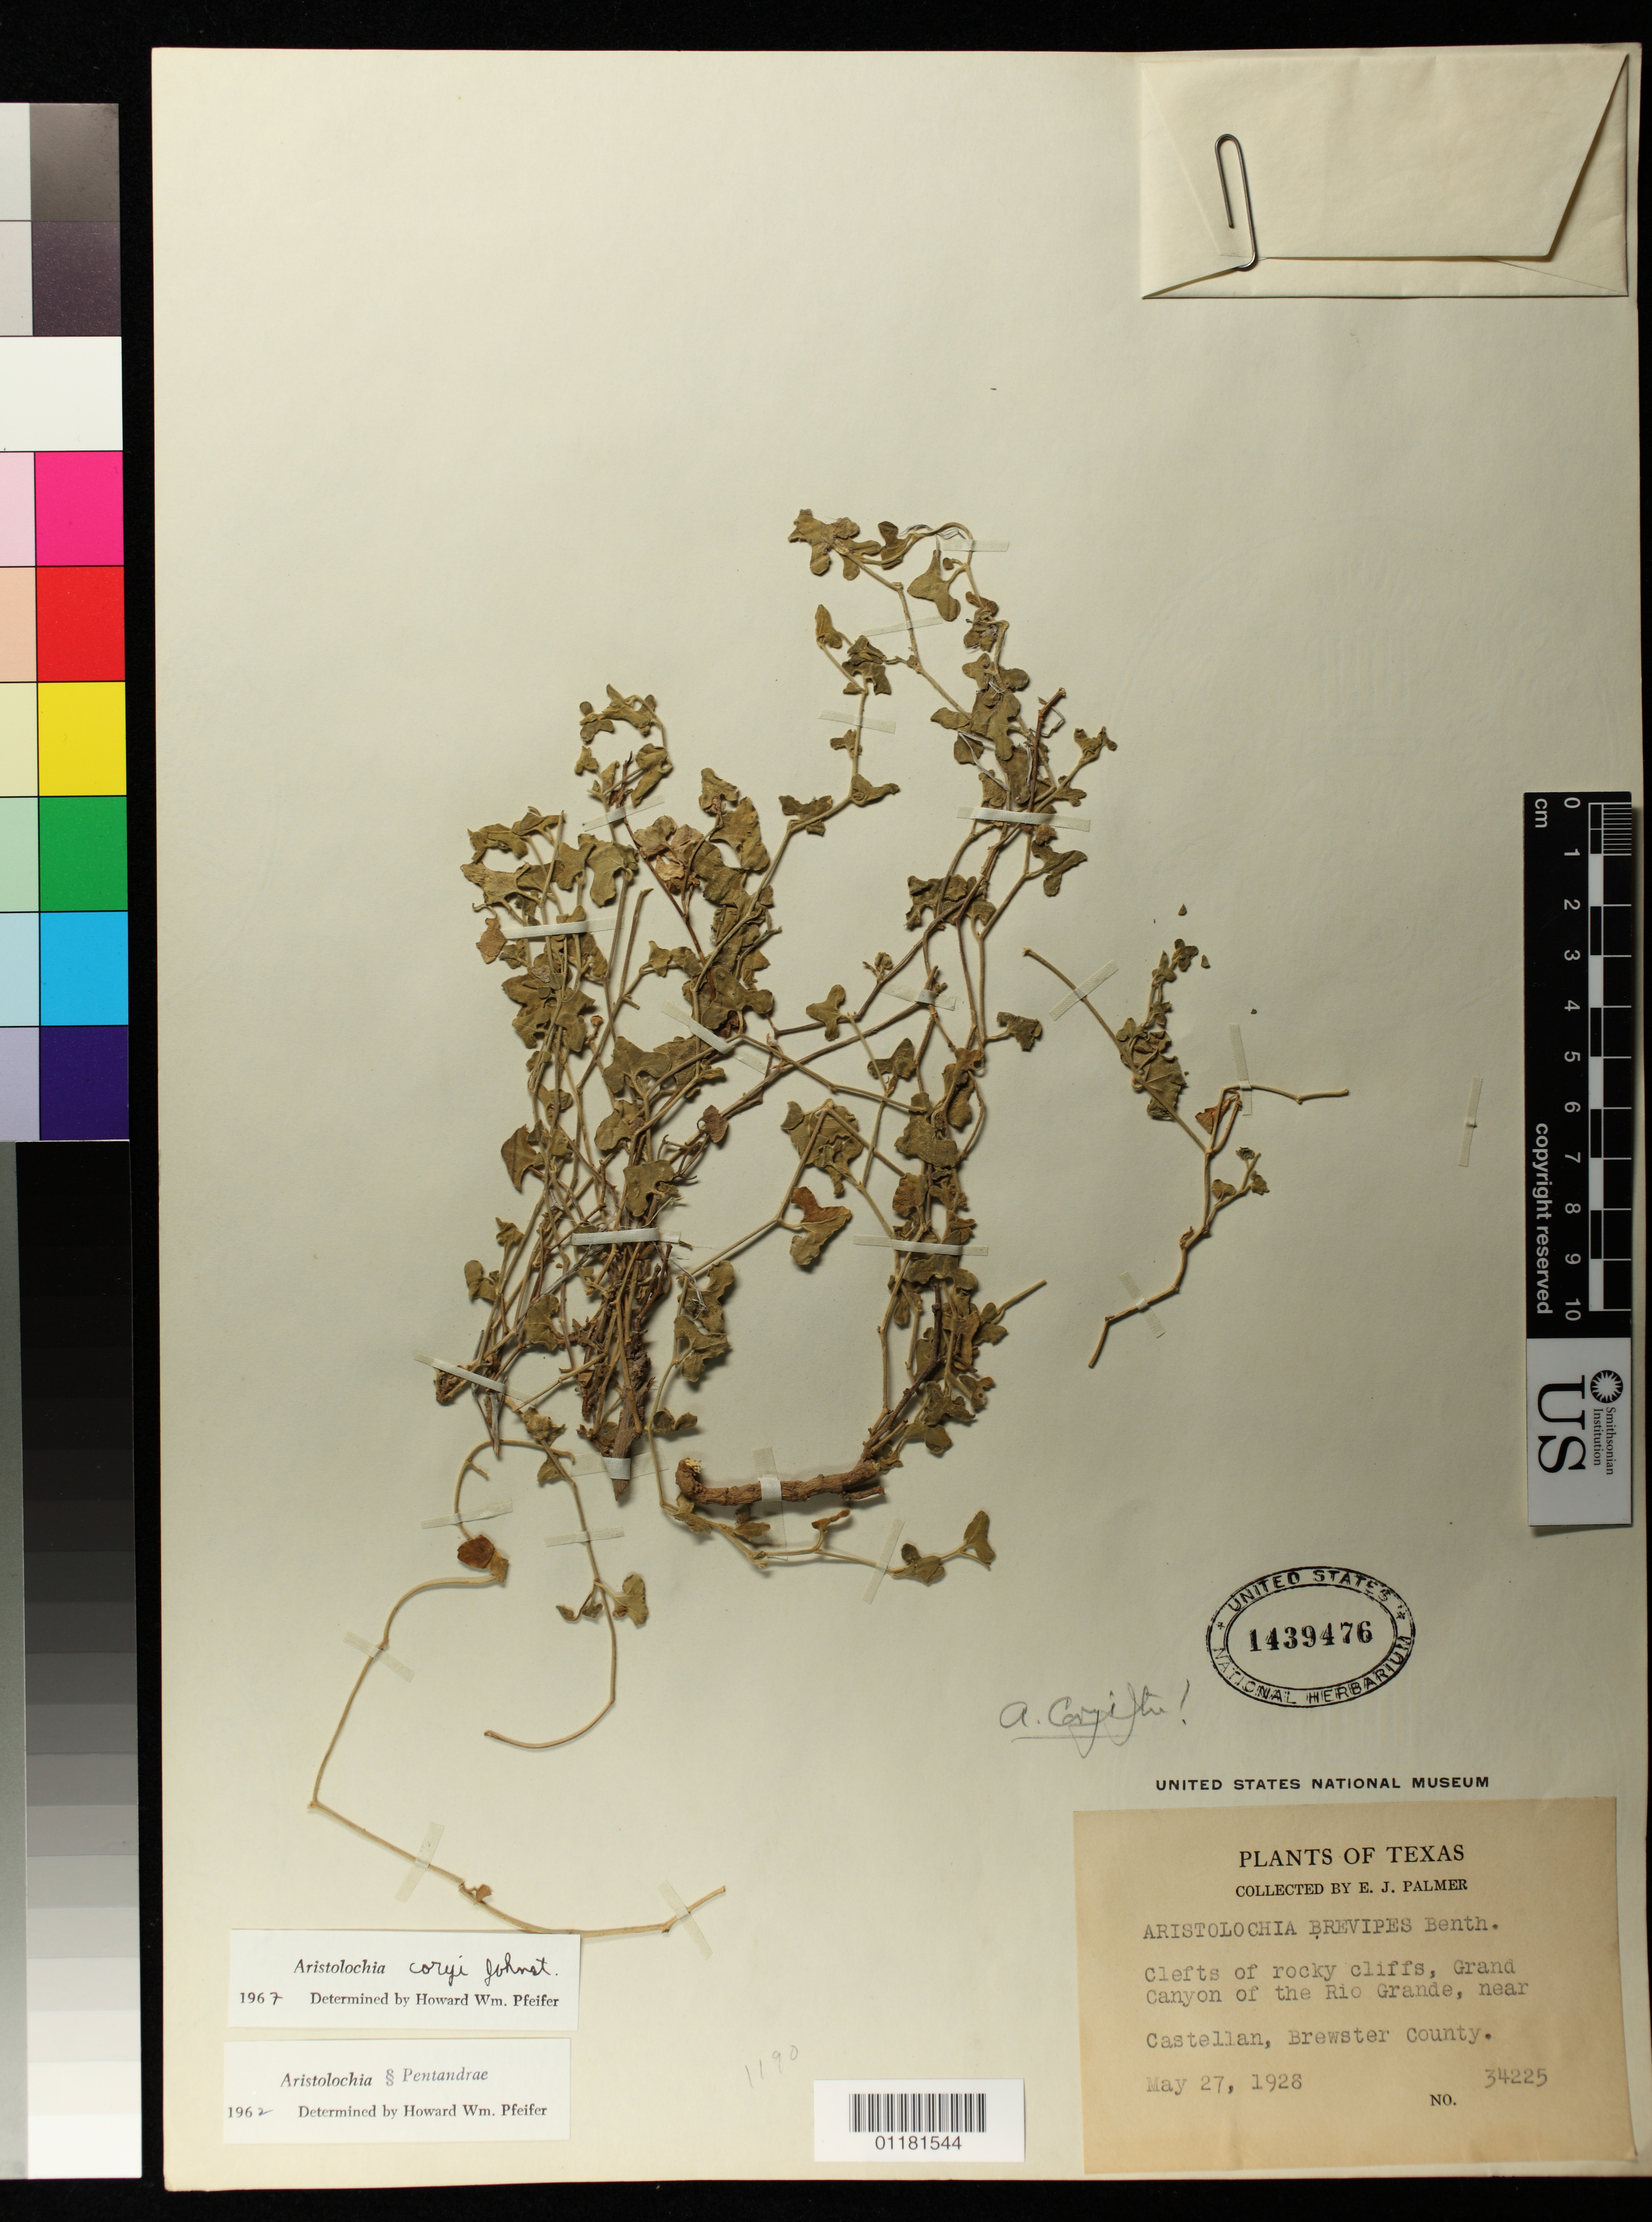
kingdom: Plantae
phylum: Tracheophyta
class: Magnoliopsida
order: Piperales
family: Aristolochiaceae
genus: Aristolochia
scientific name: Aristolochia coryi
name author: I.M. Johnst.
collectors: E. J. Palmer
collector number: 34225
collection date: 1928-05-27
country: United States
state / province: Texas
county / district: Brewster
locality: Clefts of rocky cliffs, Grand Canyon of the Rio Grande, near Castellan, Brewster County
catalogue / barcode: US 1439476